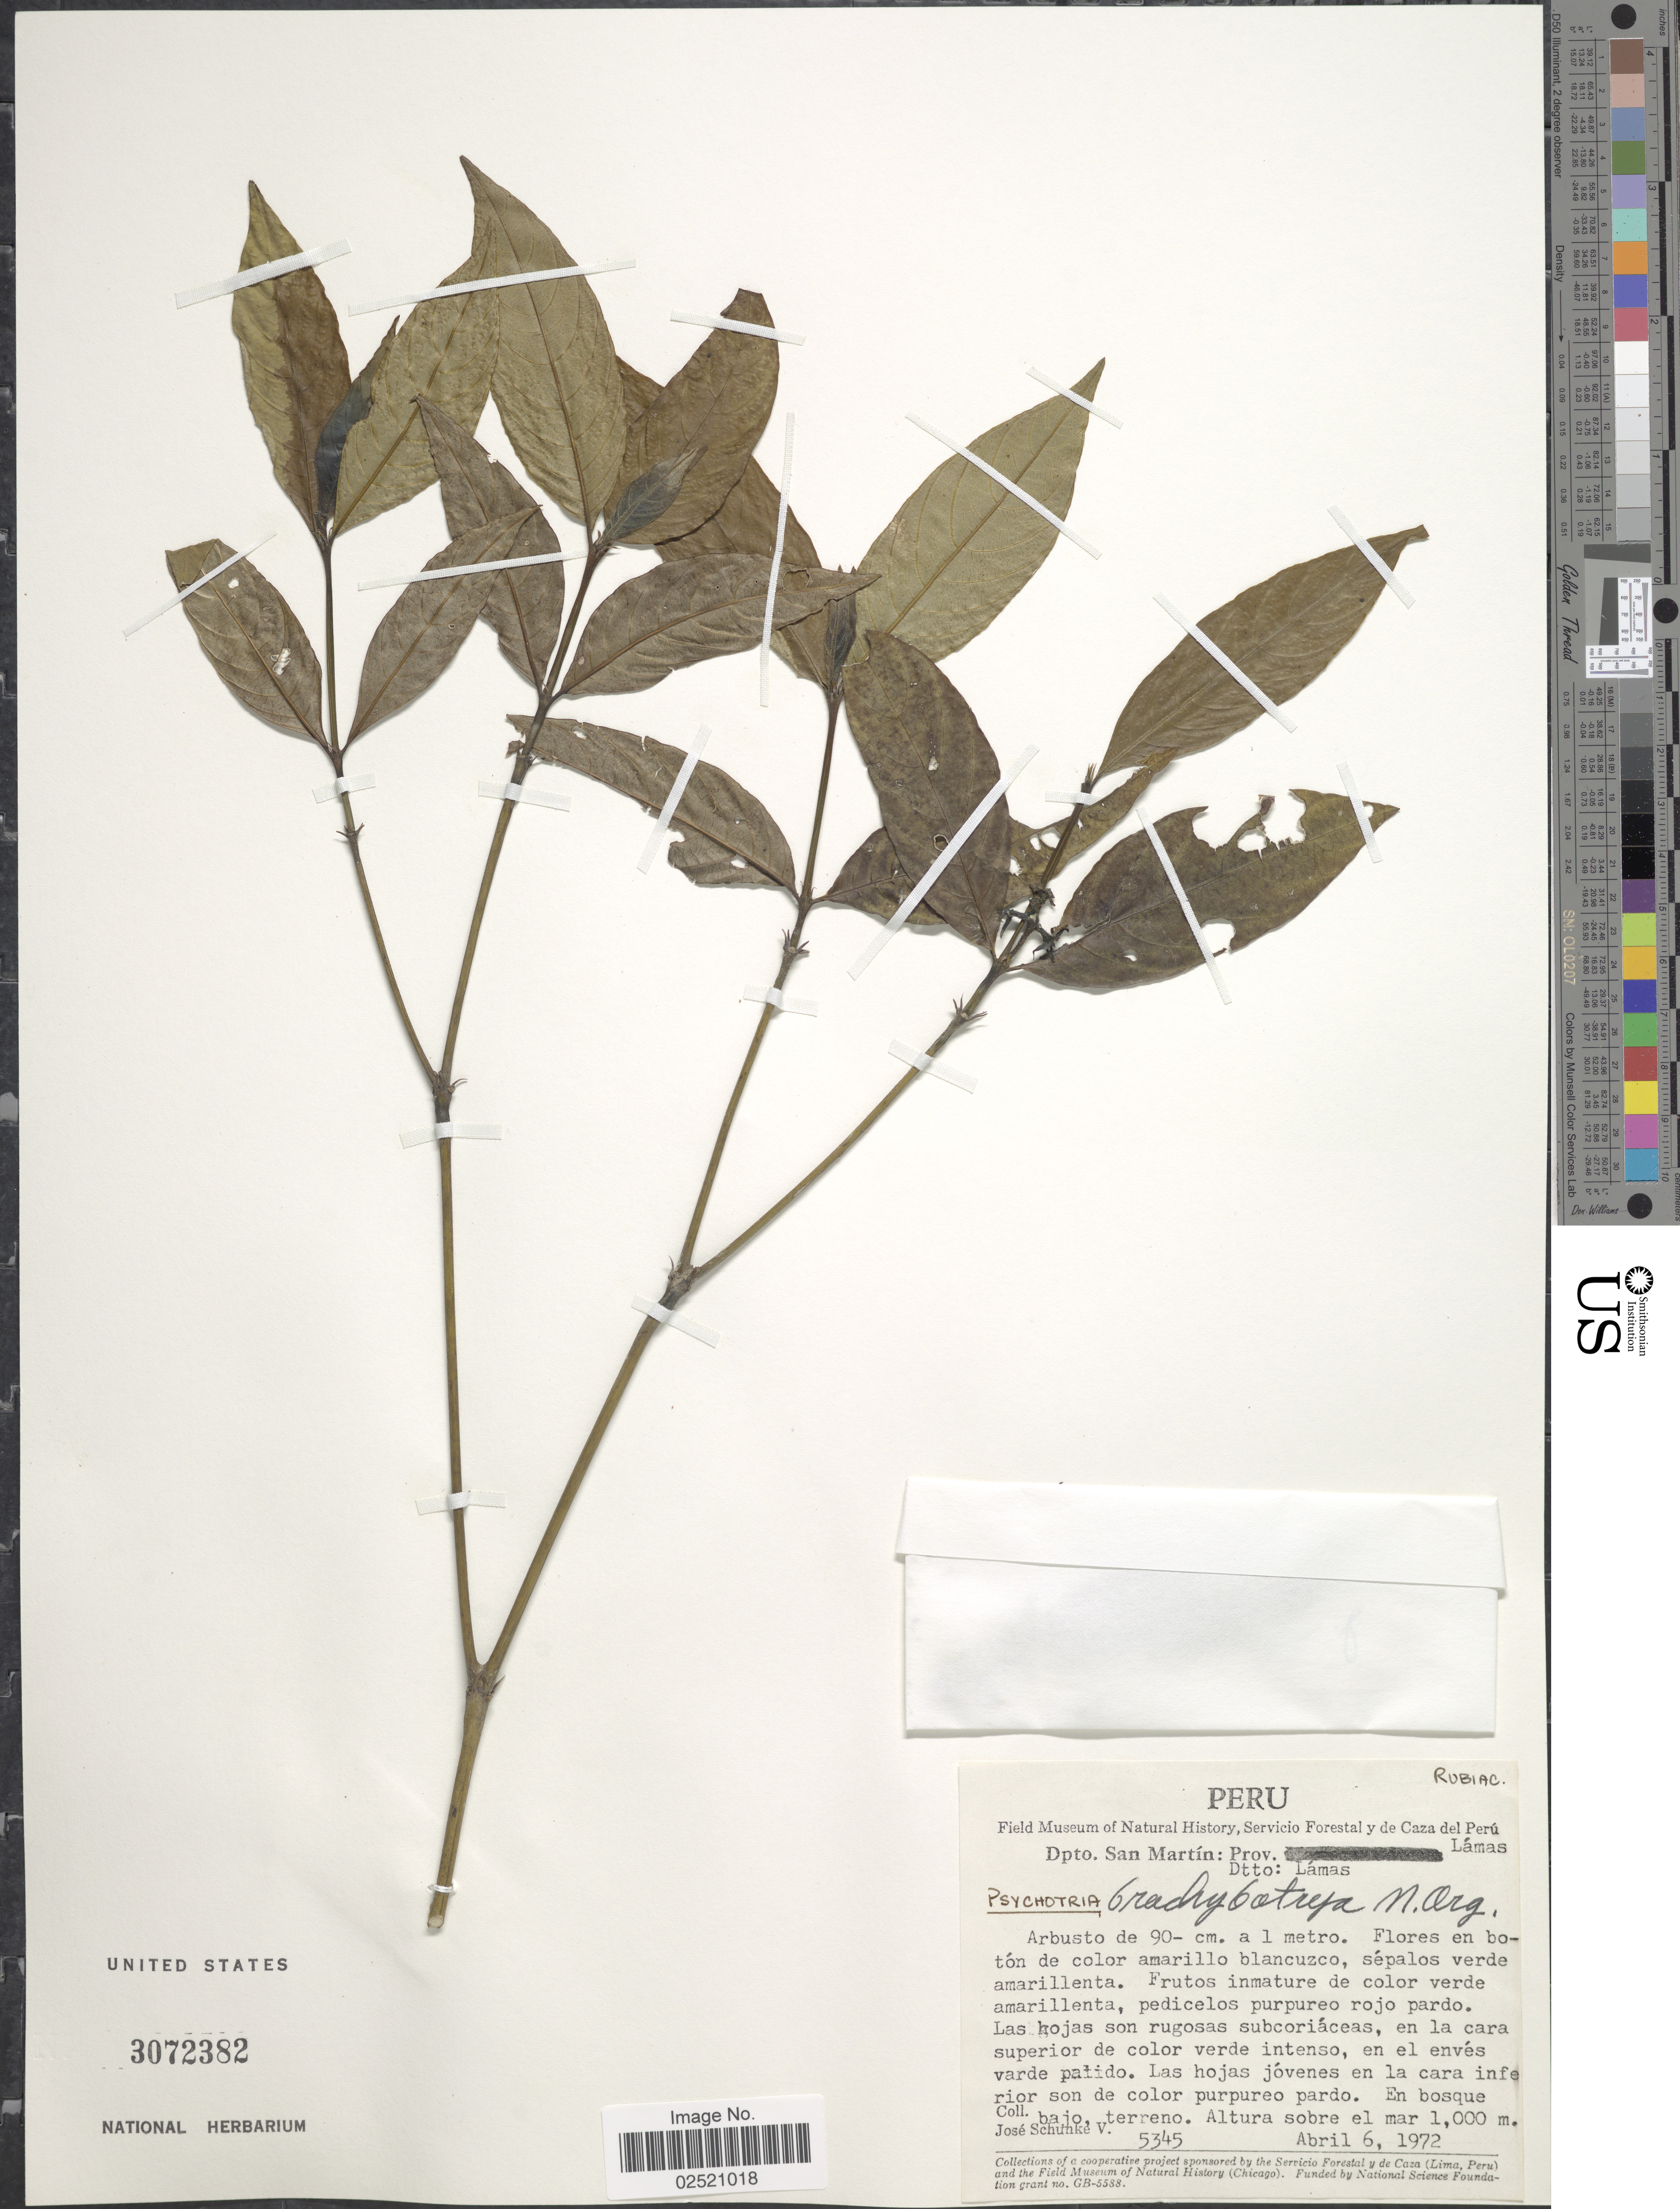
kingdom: Plantae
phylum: Tracheophyta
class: Magnoliopsida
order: Gentianales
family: Rubiaceae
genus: Psychotria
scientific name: Psychotria brachybotrya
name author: Müll. Arg.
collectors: J. Schunke Vigo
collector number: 5345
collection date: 1972-04-06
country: Peru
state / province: San Martín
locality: Prov. Lamas, Dtto. Lamas, las hojas jovenes en la cara inferior son de color purpureo pardo, en bosque bajo, terreno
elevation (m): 1000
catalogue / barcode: US 3072382